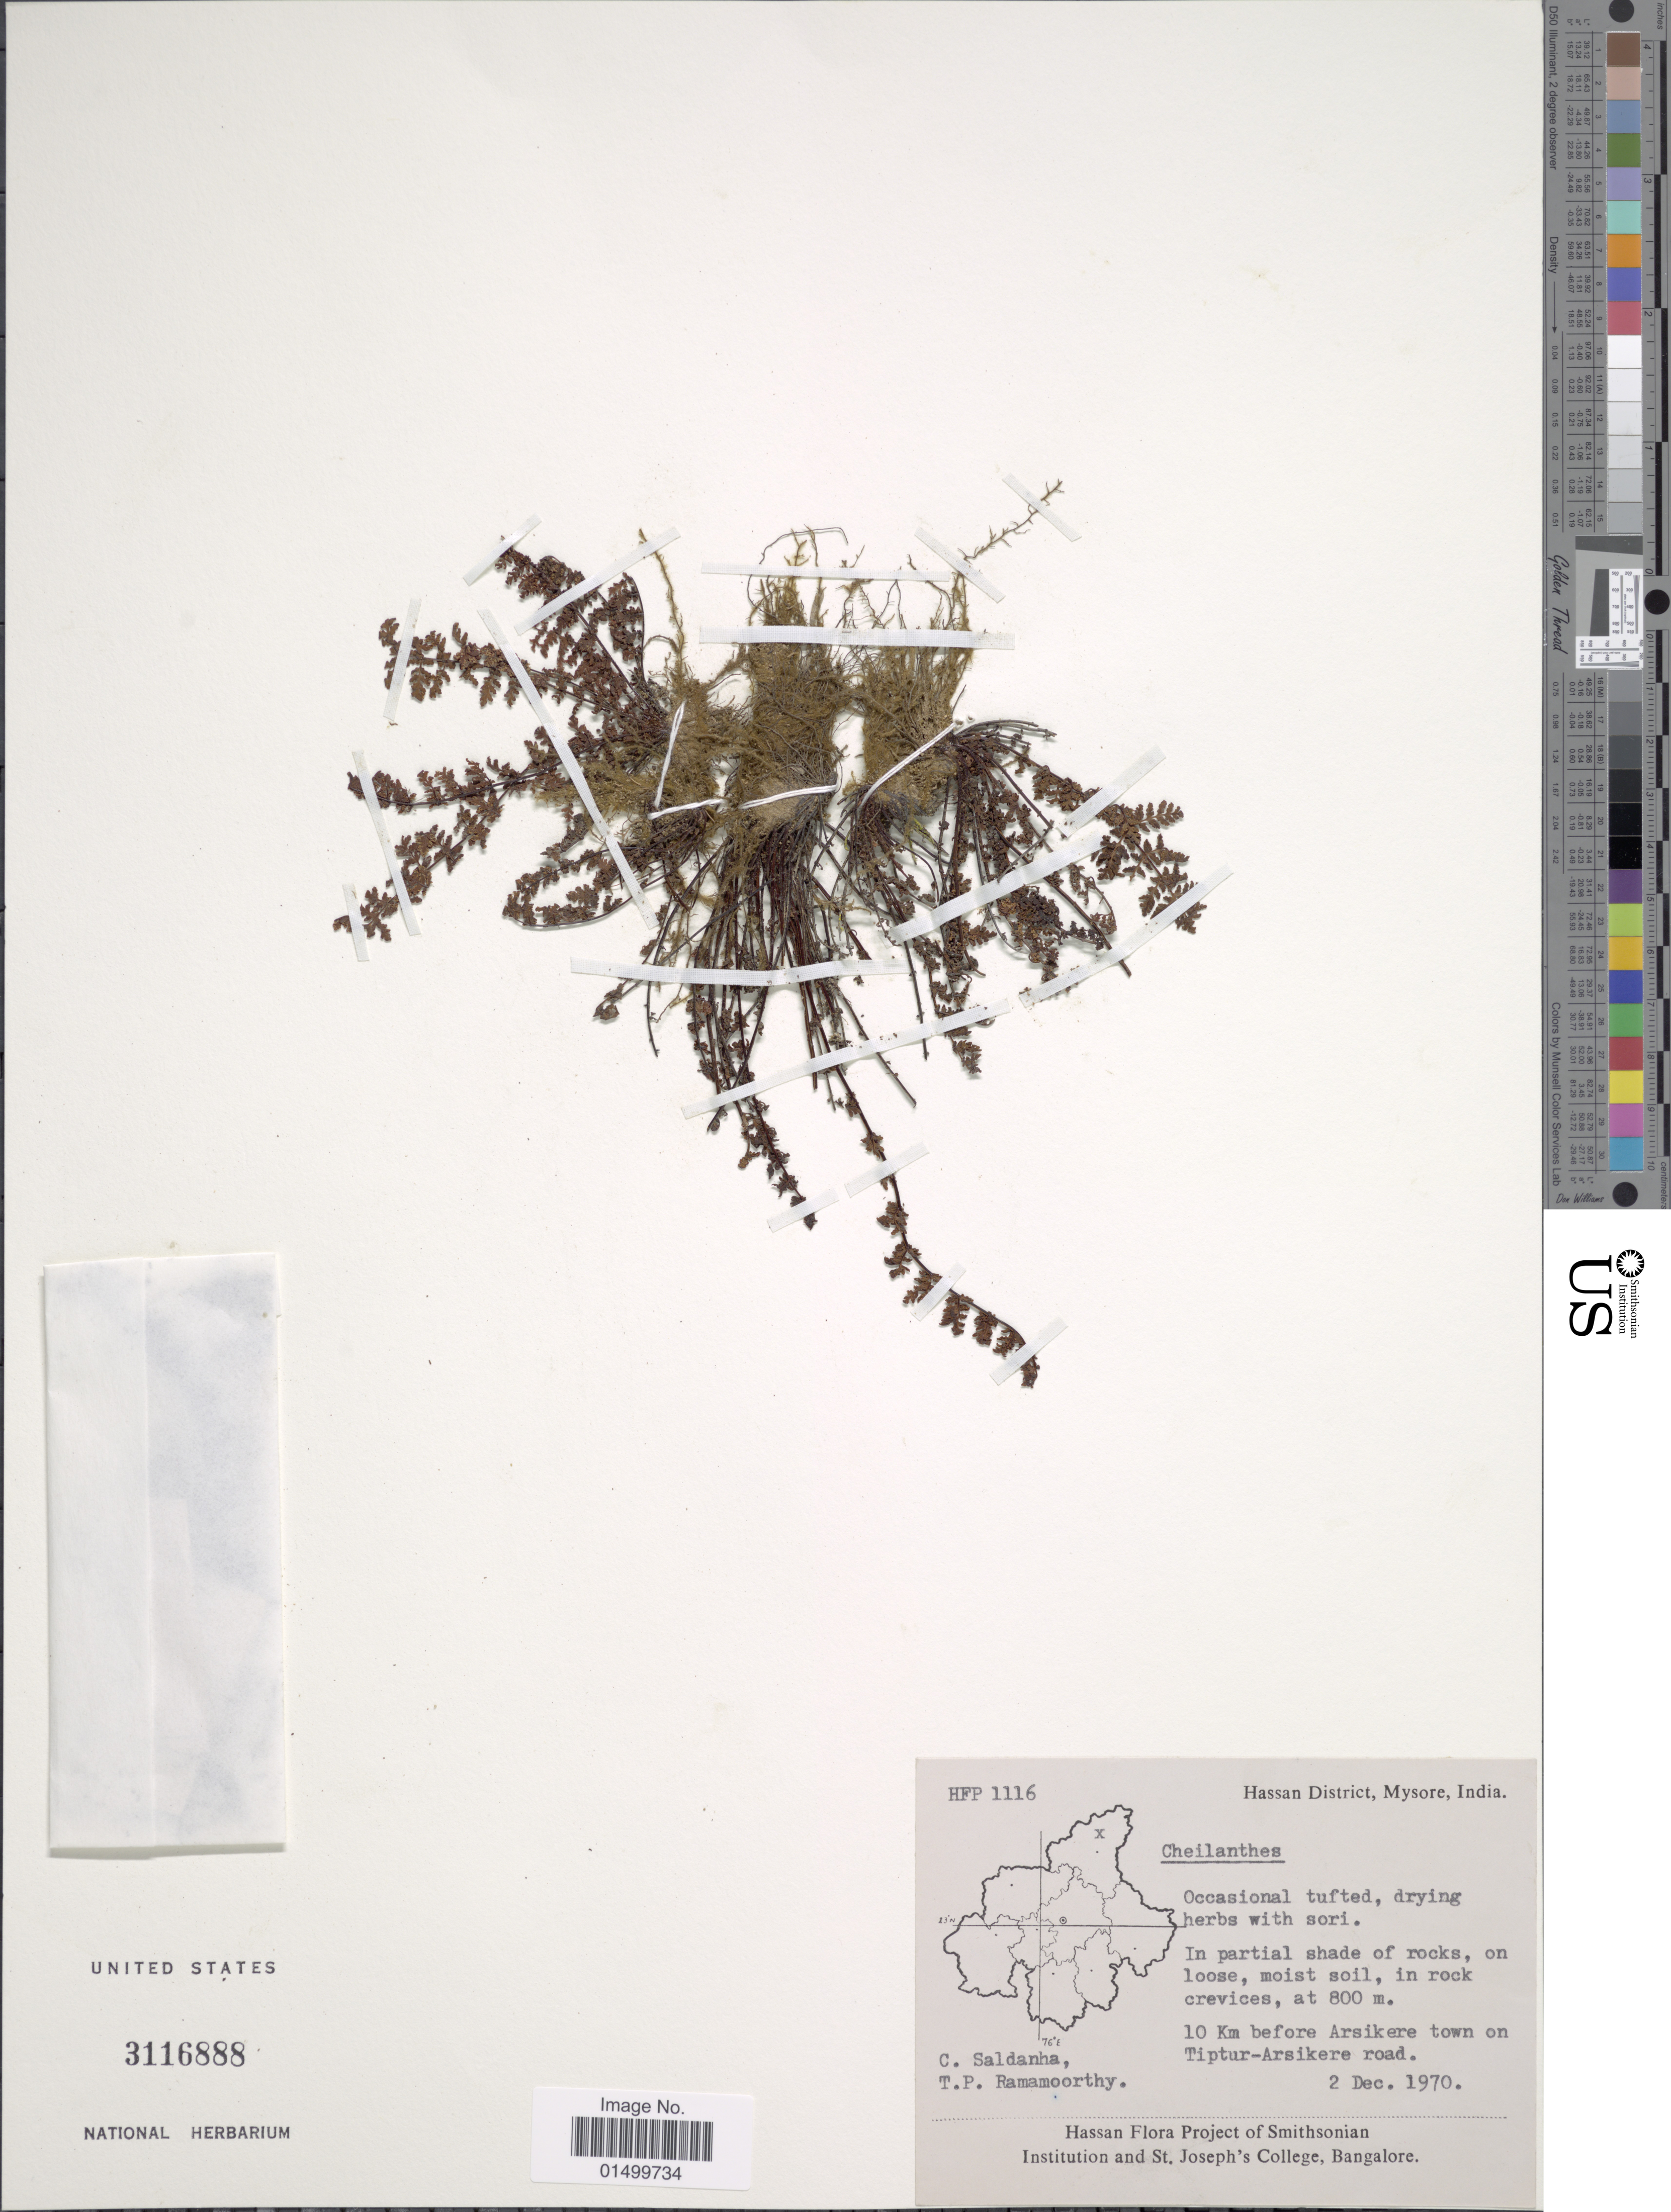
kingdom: Plantae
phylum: Tracheophyta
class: Polypodiopsida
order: Polypodiales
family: Pteridaceae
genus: Cheilanthes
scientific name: Cheilanthes sp.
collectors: C. Saldanha & T. P. Ramamoorthy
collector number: HPF 1116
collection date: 1970-12-02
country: India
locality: Hassan District, Mysore, 10 km before Arsikere town on Tiptur-Arsikere road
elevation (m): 800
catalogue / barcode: US 3116888